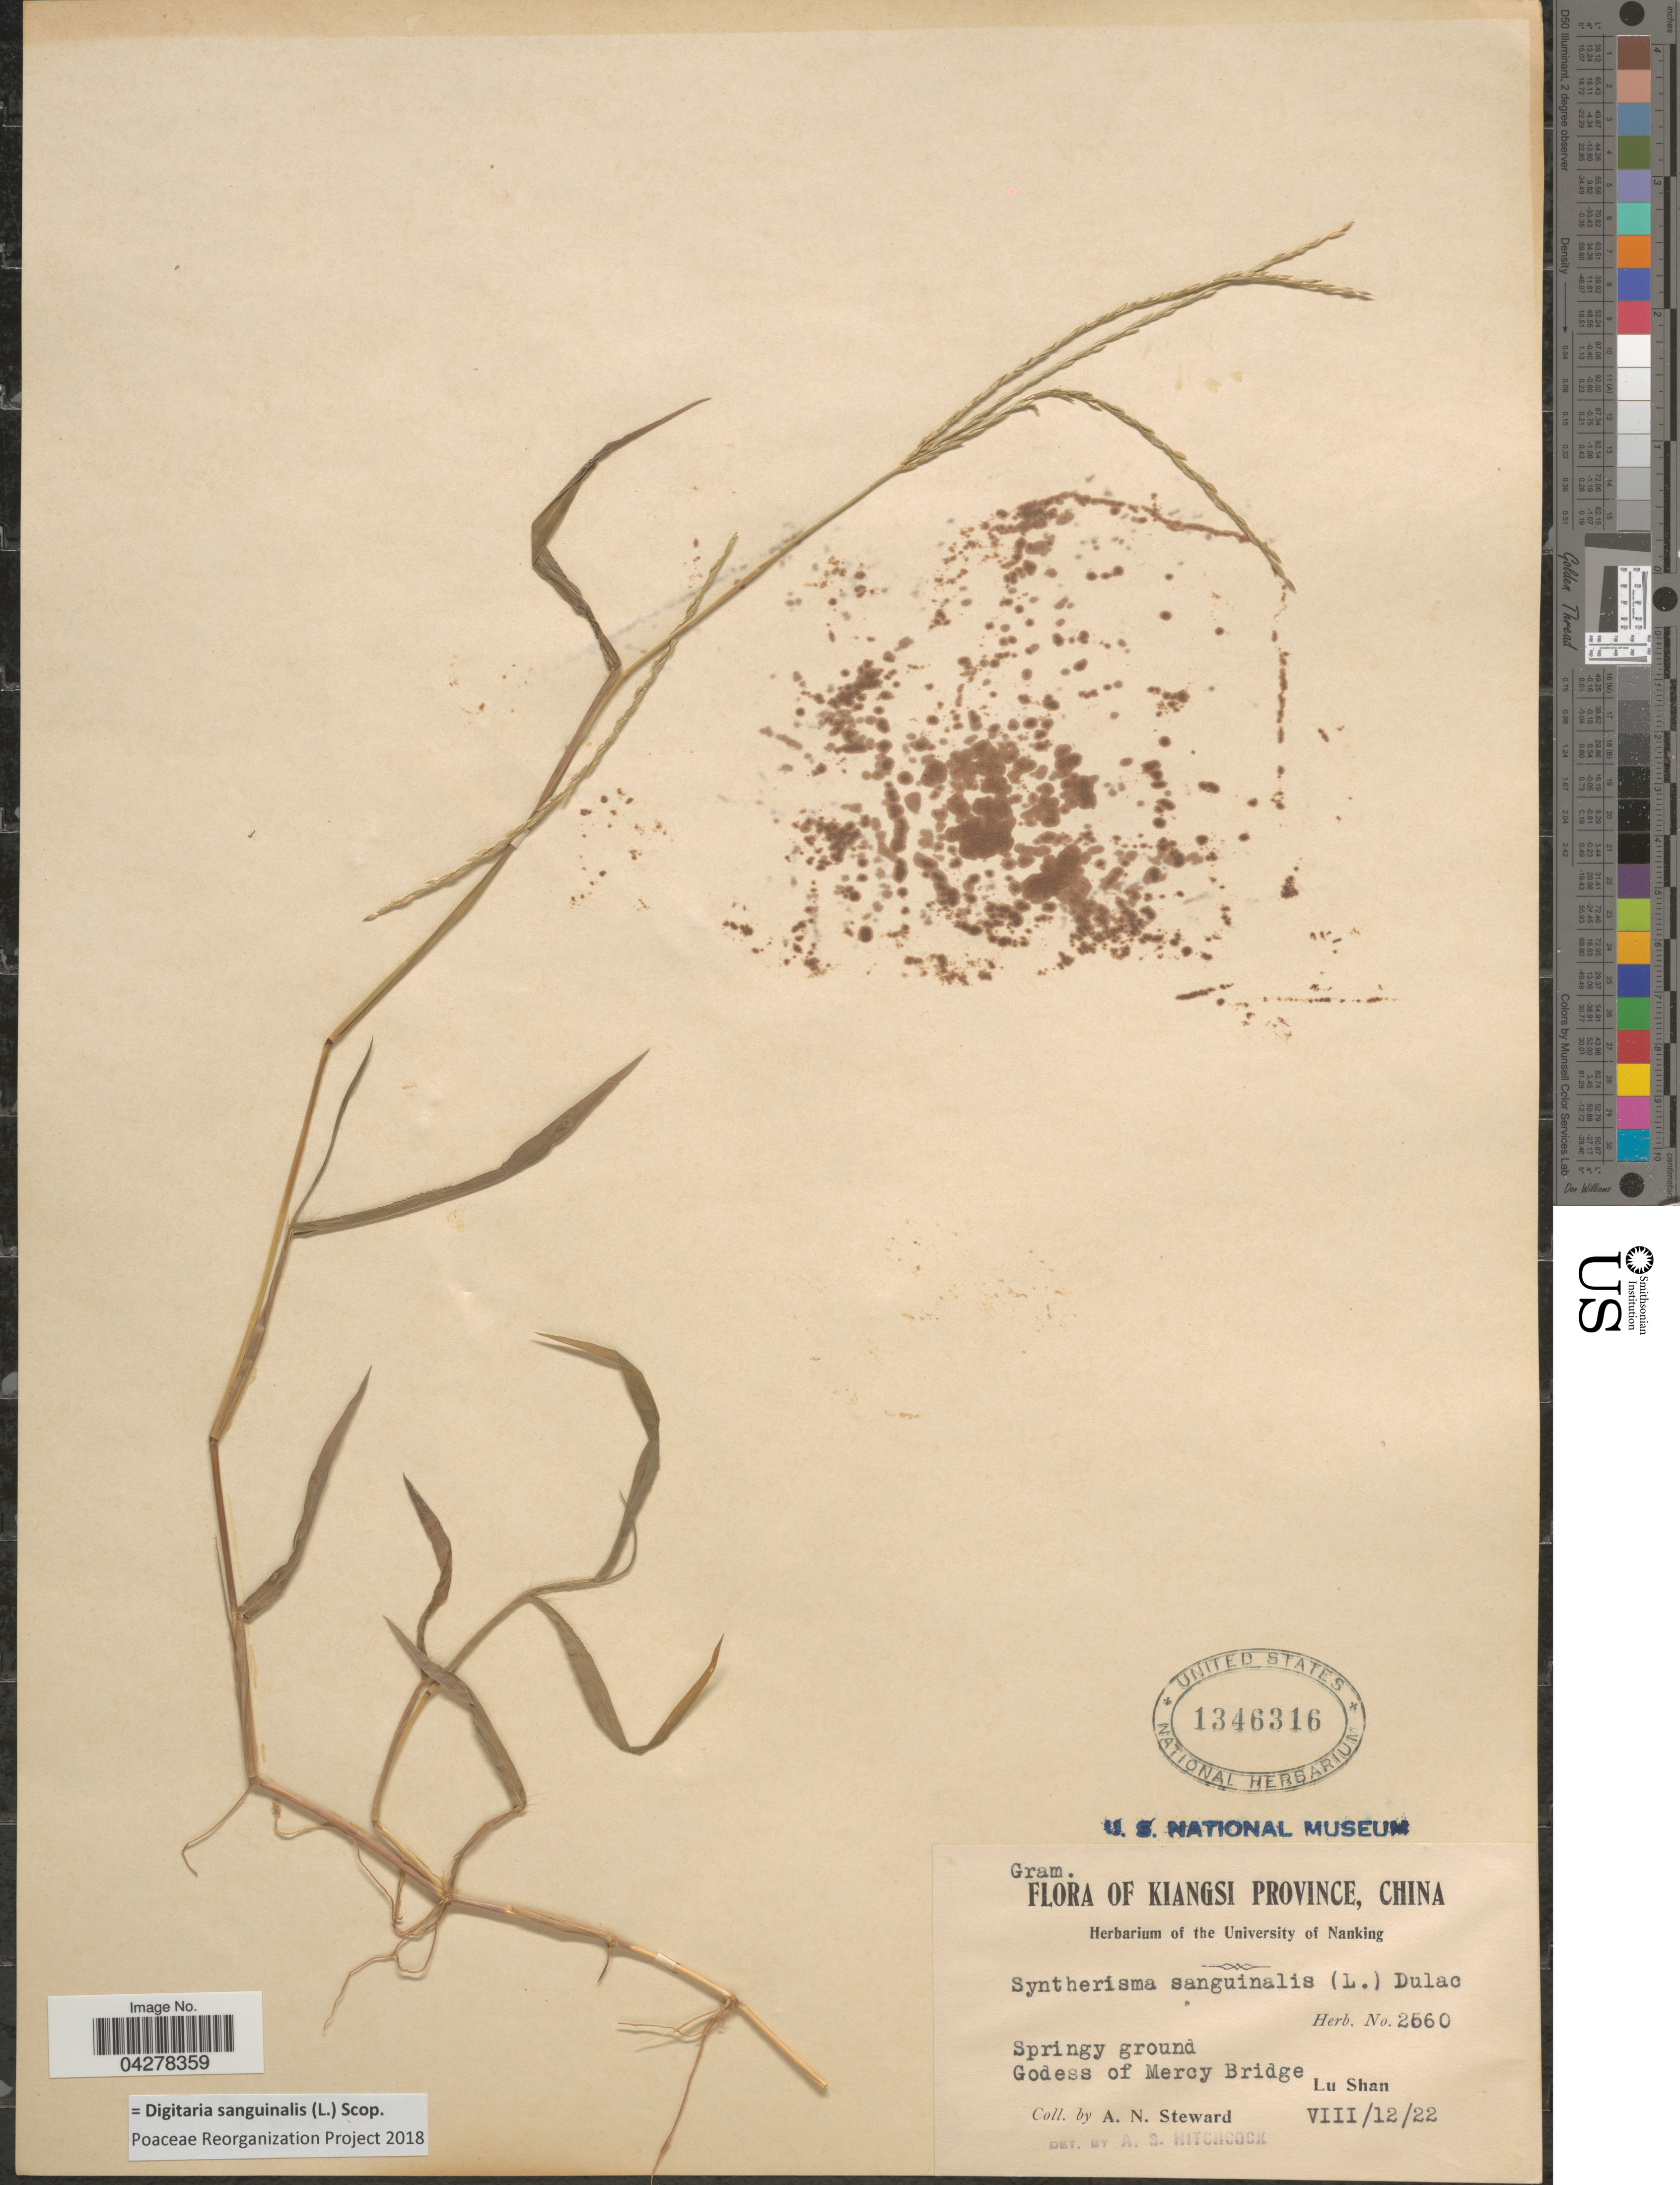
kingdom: Plantae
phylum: Tracheophyta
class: Liliopsida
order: Poales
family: Poaceae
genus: Digitaria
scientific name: Digitaria sanguinalis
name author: (L.) Scop.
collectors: A. N. Steward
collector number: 2560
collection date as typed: Transcribed d/m/y: 12/8/22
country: China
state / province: Jiangxi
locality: Kiangsi Province. Springy ground. Godess of Mercy Bridge. Lu Shan.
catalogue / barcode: US 1346316